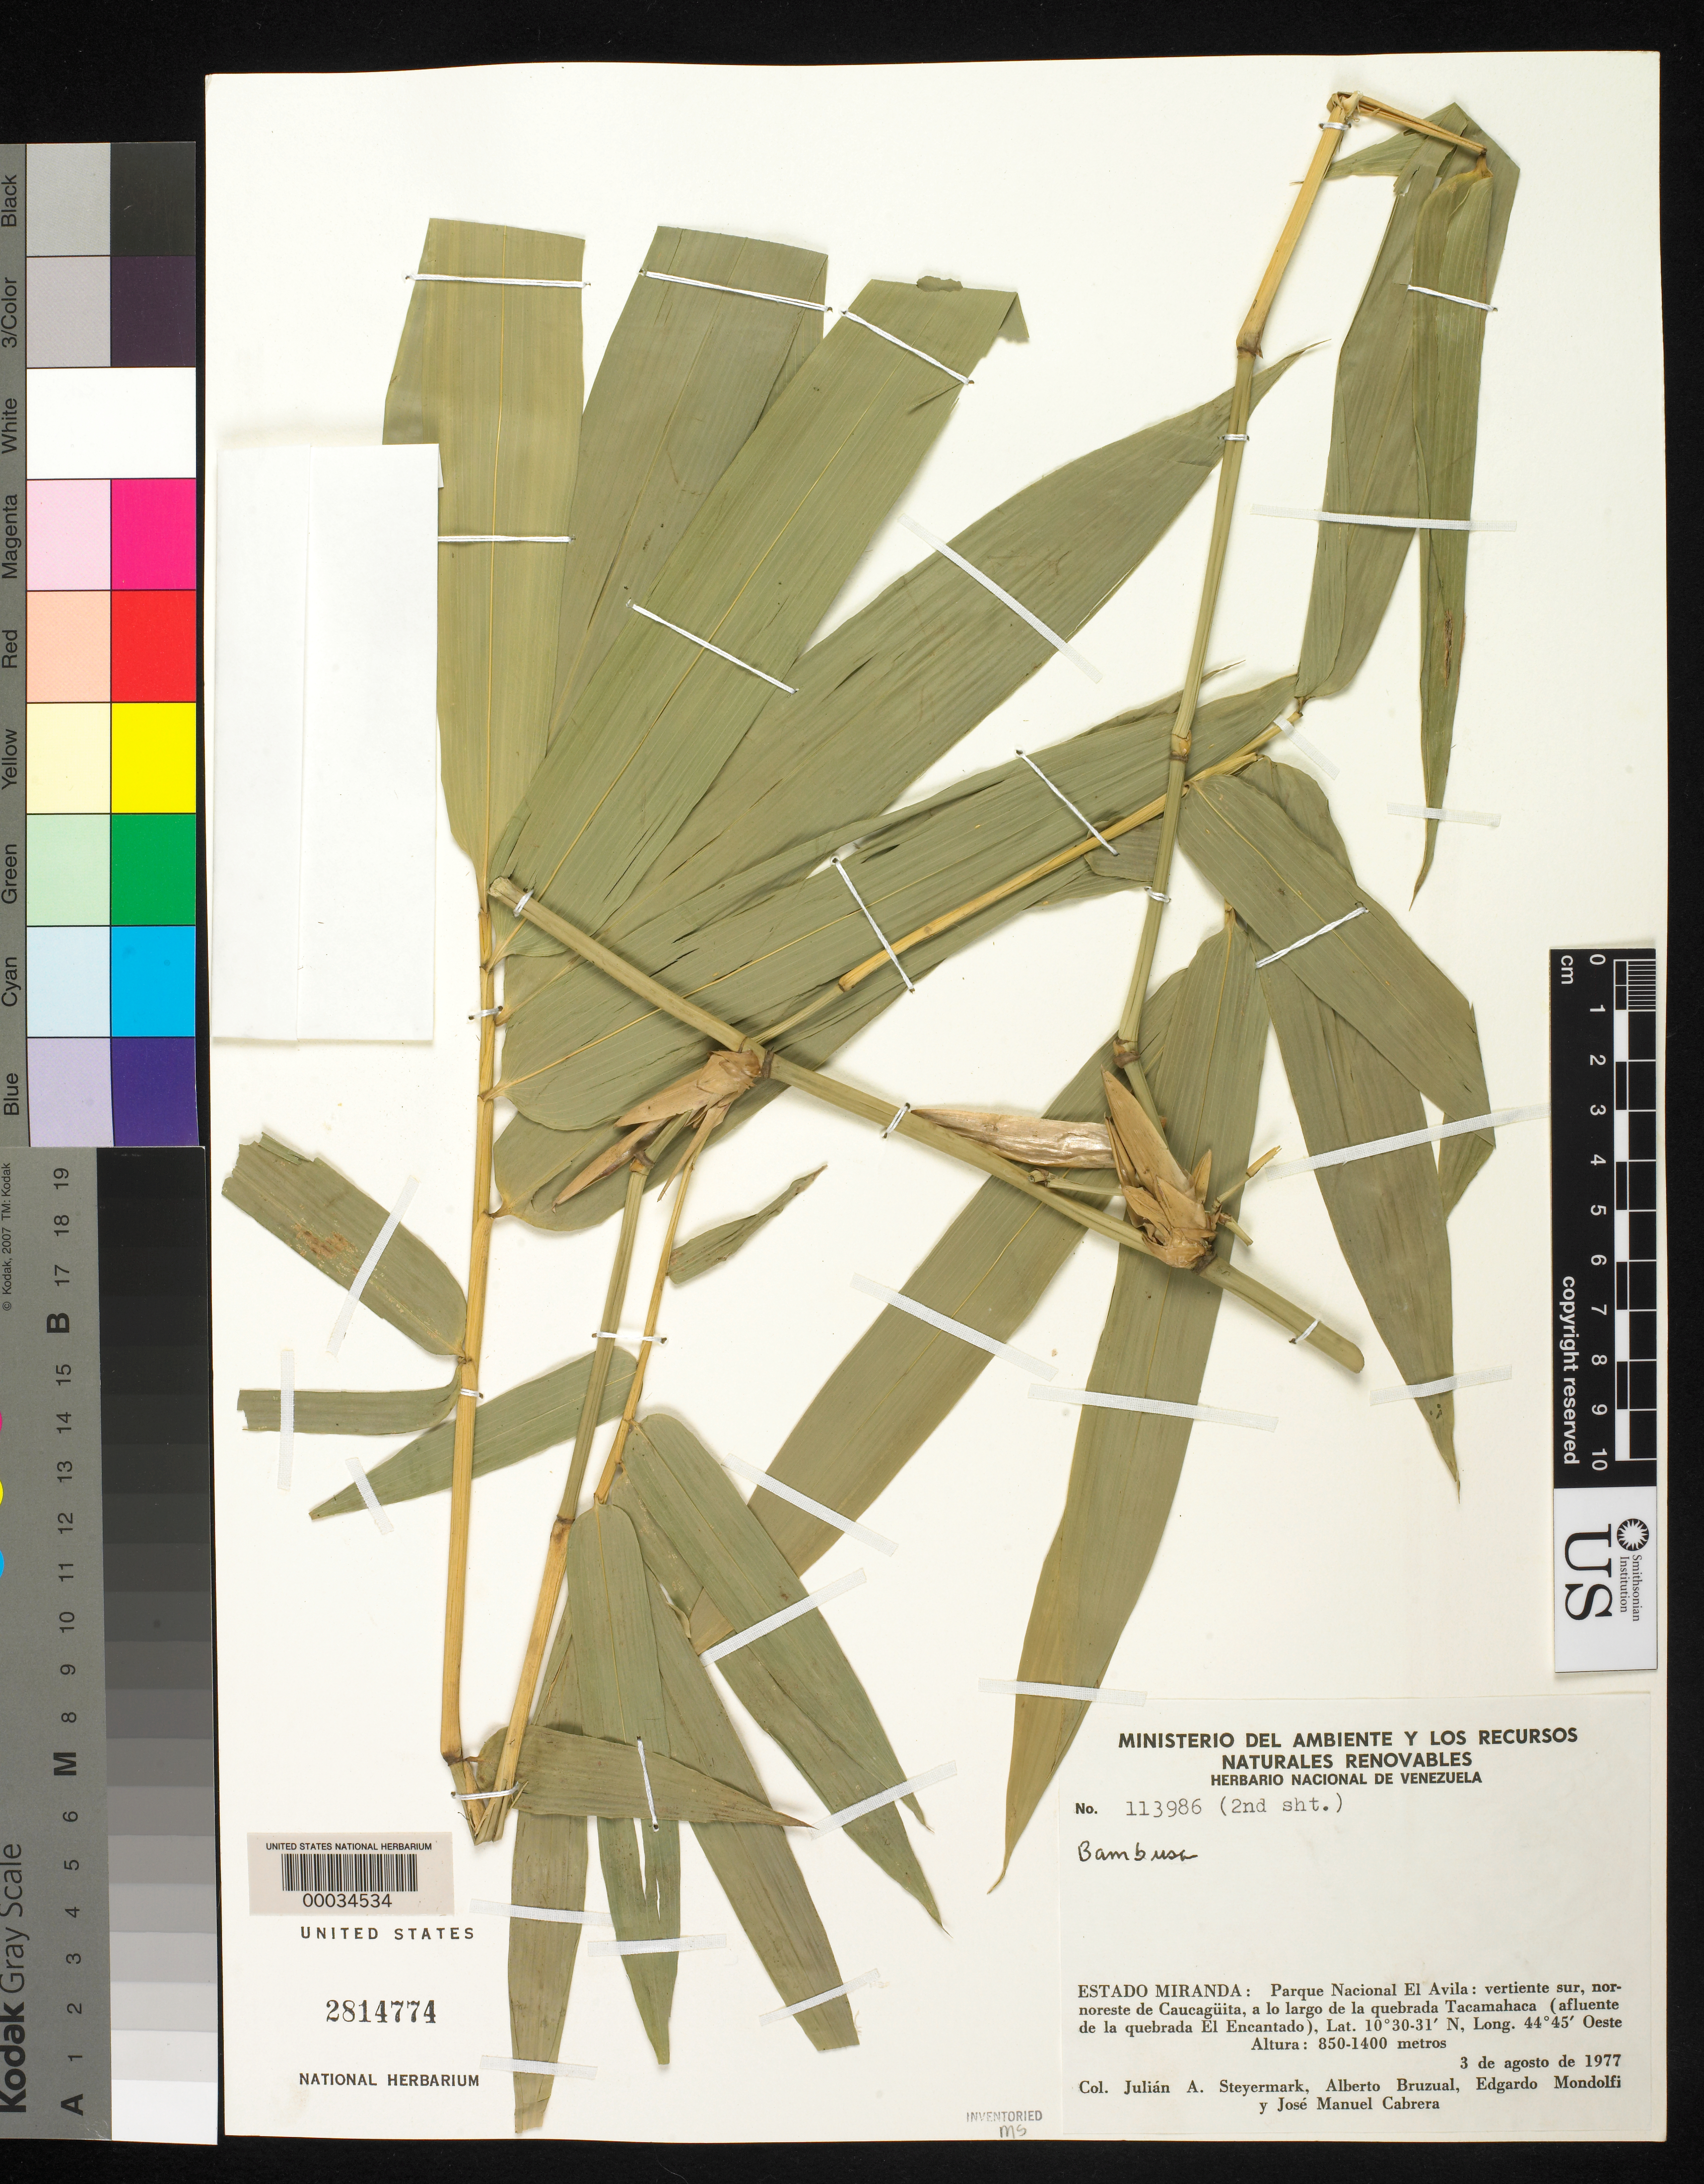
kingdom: Plantae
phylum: Tracheophyta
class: Liliopsida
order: Poales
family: Poaceae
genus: Bambusa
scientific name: Bambusa sp.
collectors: J. Steyermark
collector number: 113986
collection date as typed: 03 Aug 1977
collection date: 1977-08-03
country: Venezuela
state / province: Miranda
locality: Parque Nacional El Avila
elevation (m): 850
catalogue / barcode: US 2814774